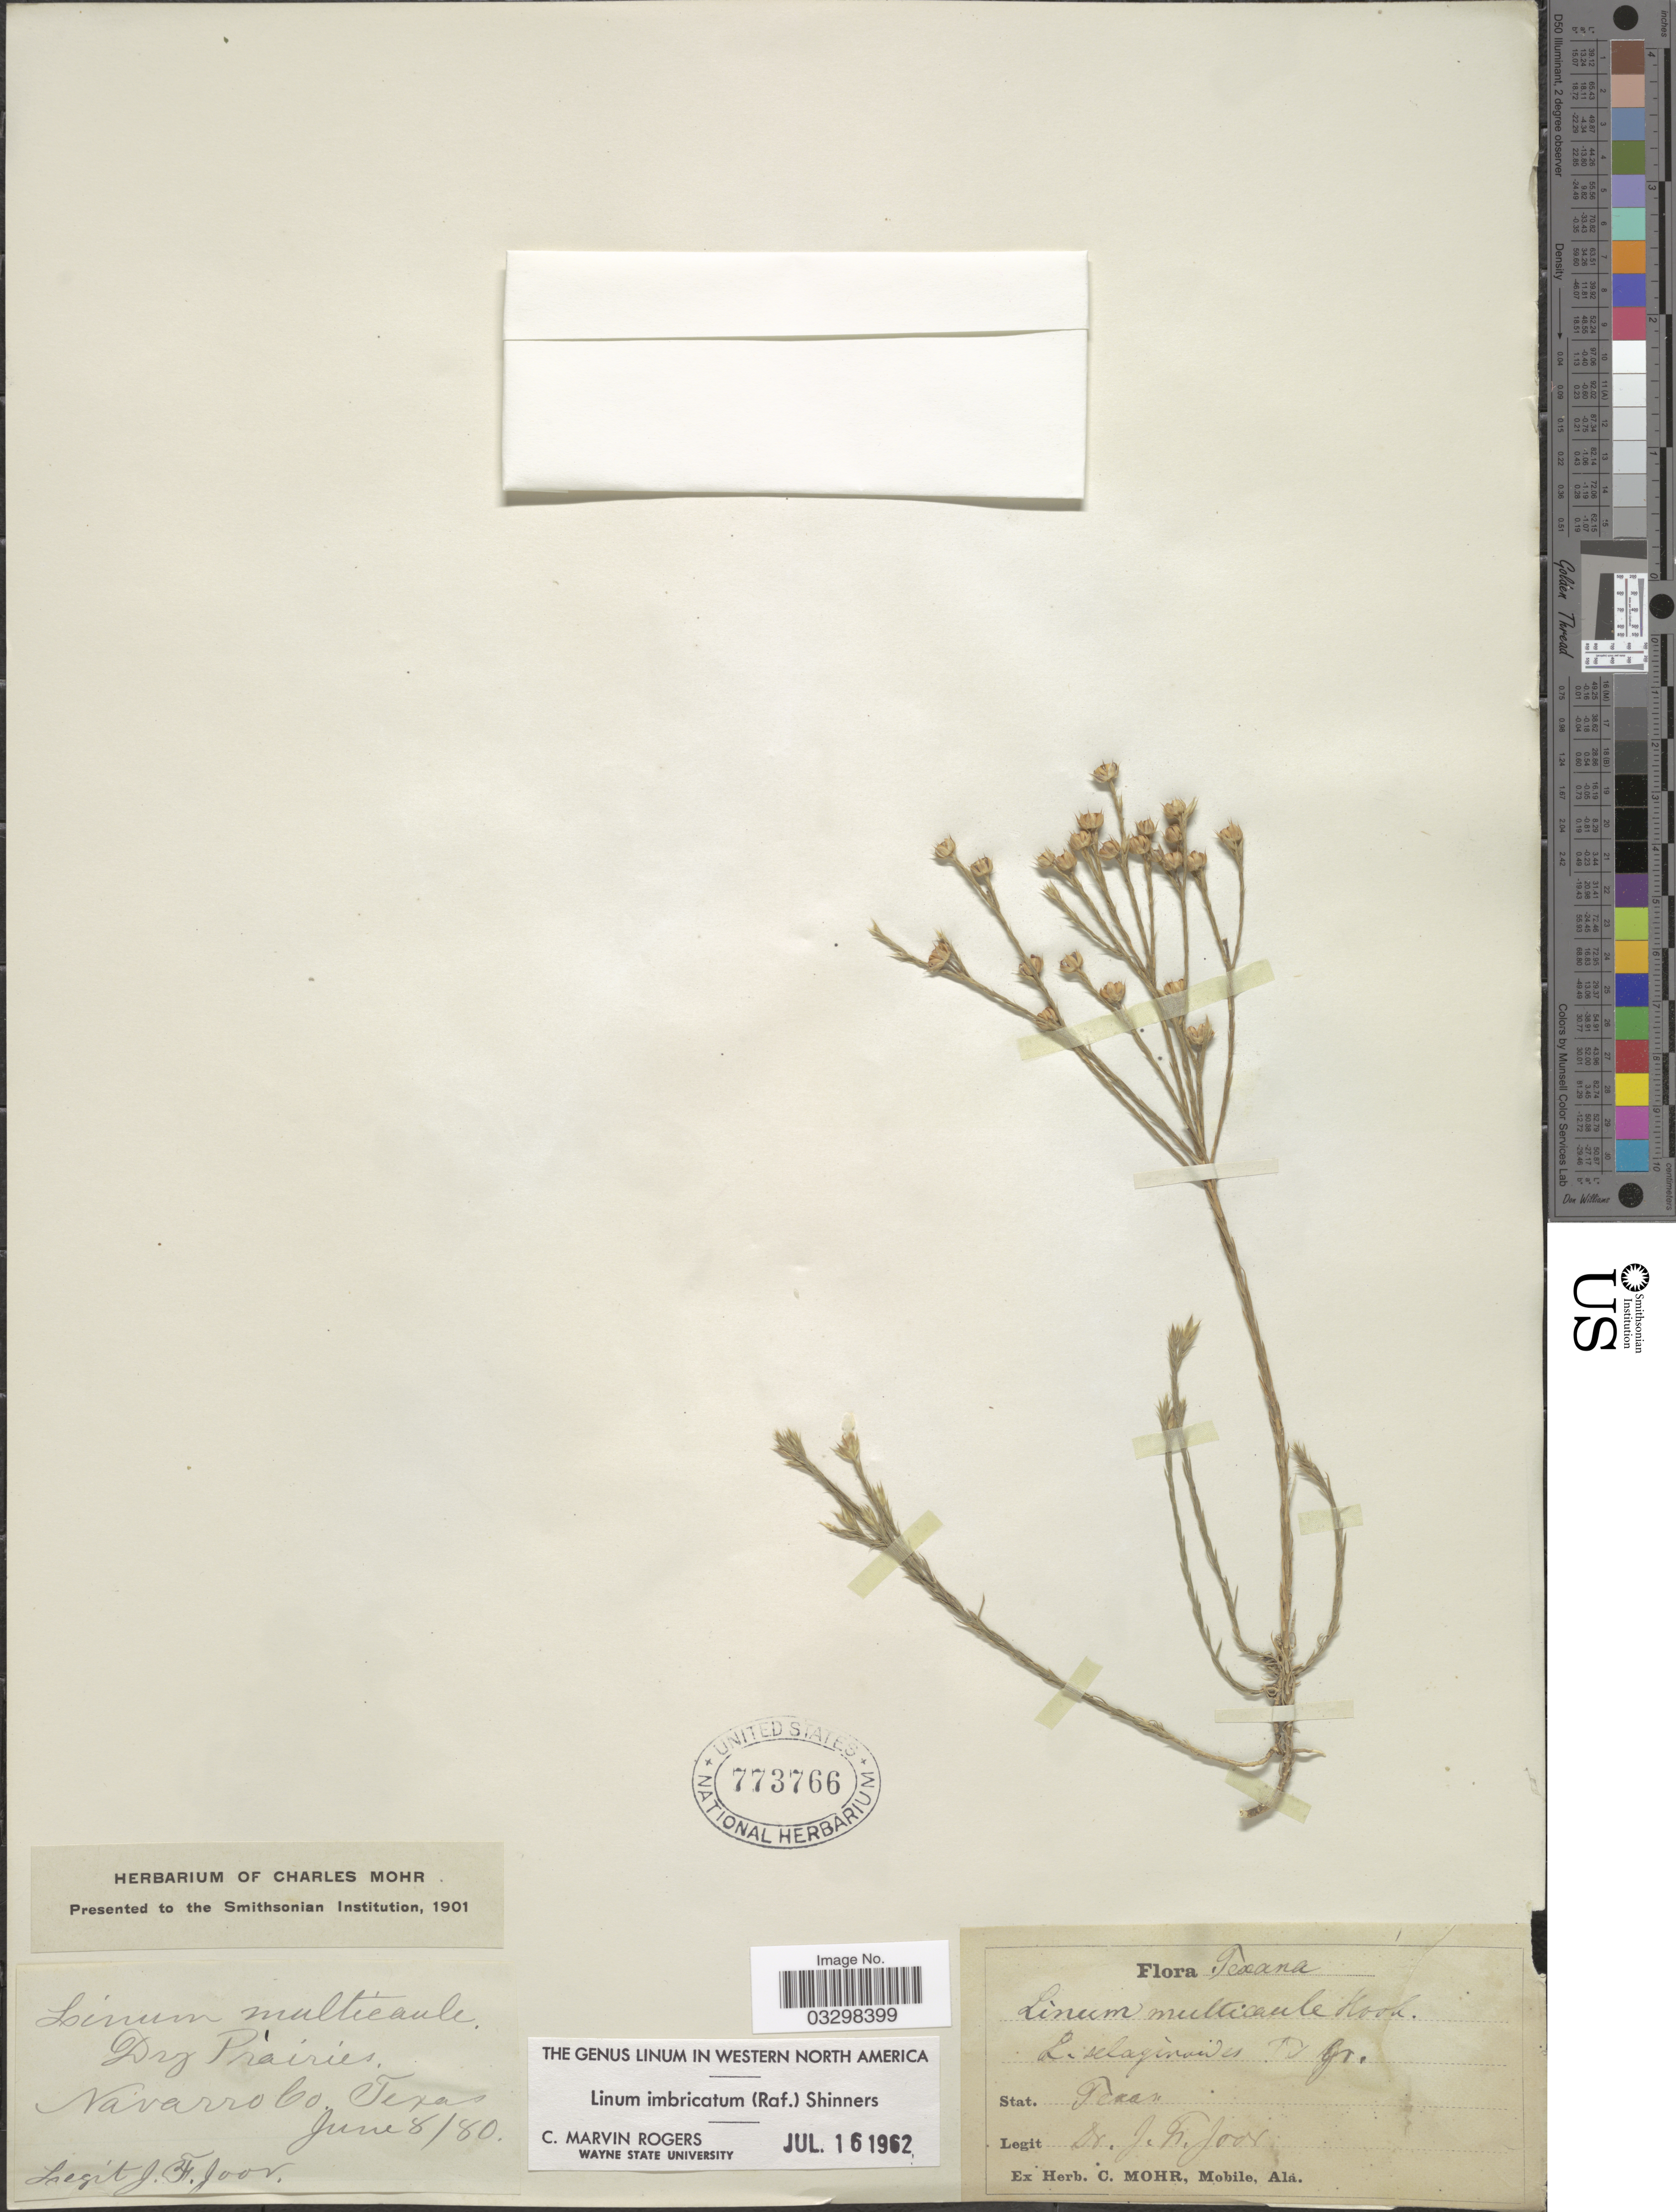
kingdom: Plantae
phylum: Tracheophyta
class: Magnoliopsida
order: Malpighiales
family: Linaceae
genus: Linum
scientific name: Linum imbricatum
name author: (Raf.) Shinners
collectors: J. F. Joor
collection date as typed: Transcribed d/m/y: 8/6/80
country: United States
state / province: Texas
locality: Navarro Co.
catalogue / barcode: US 773766